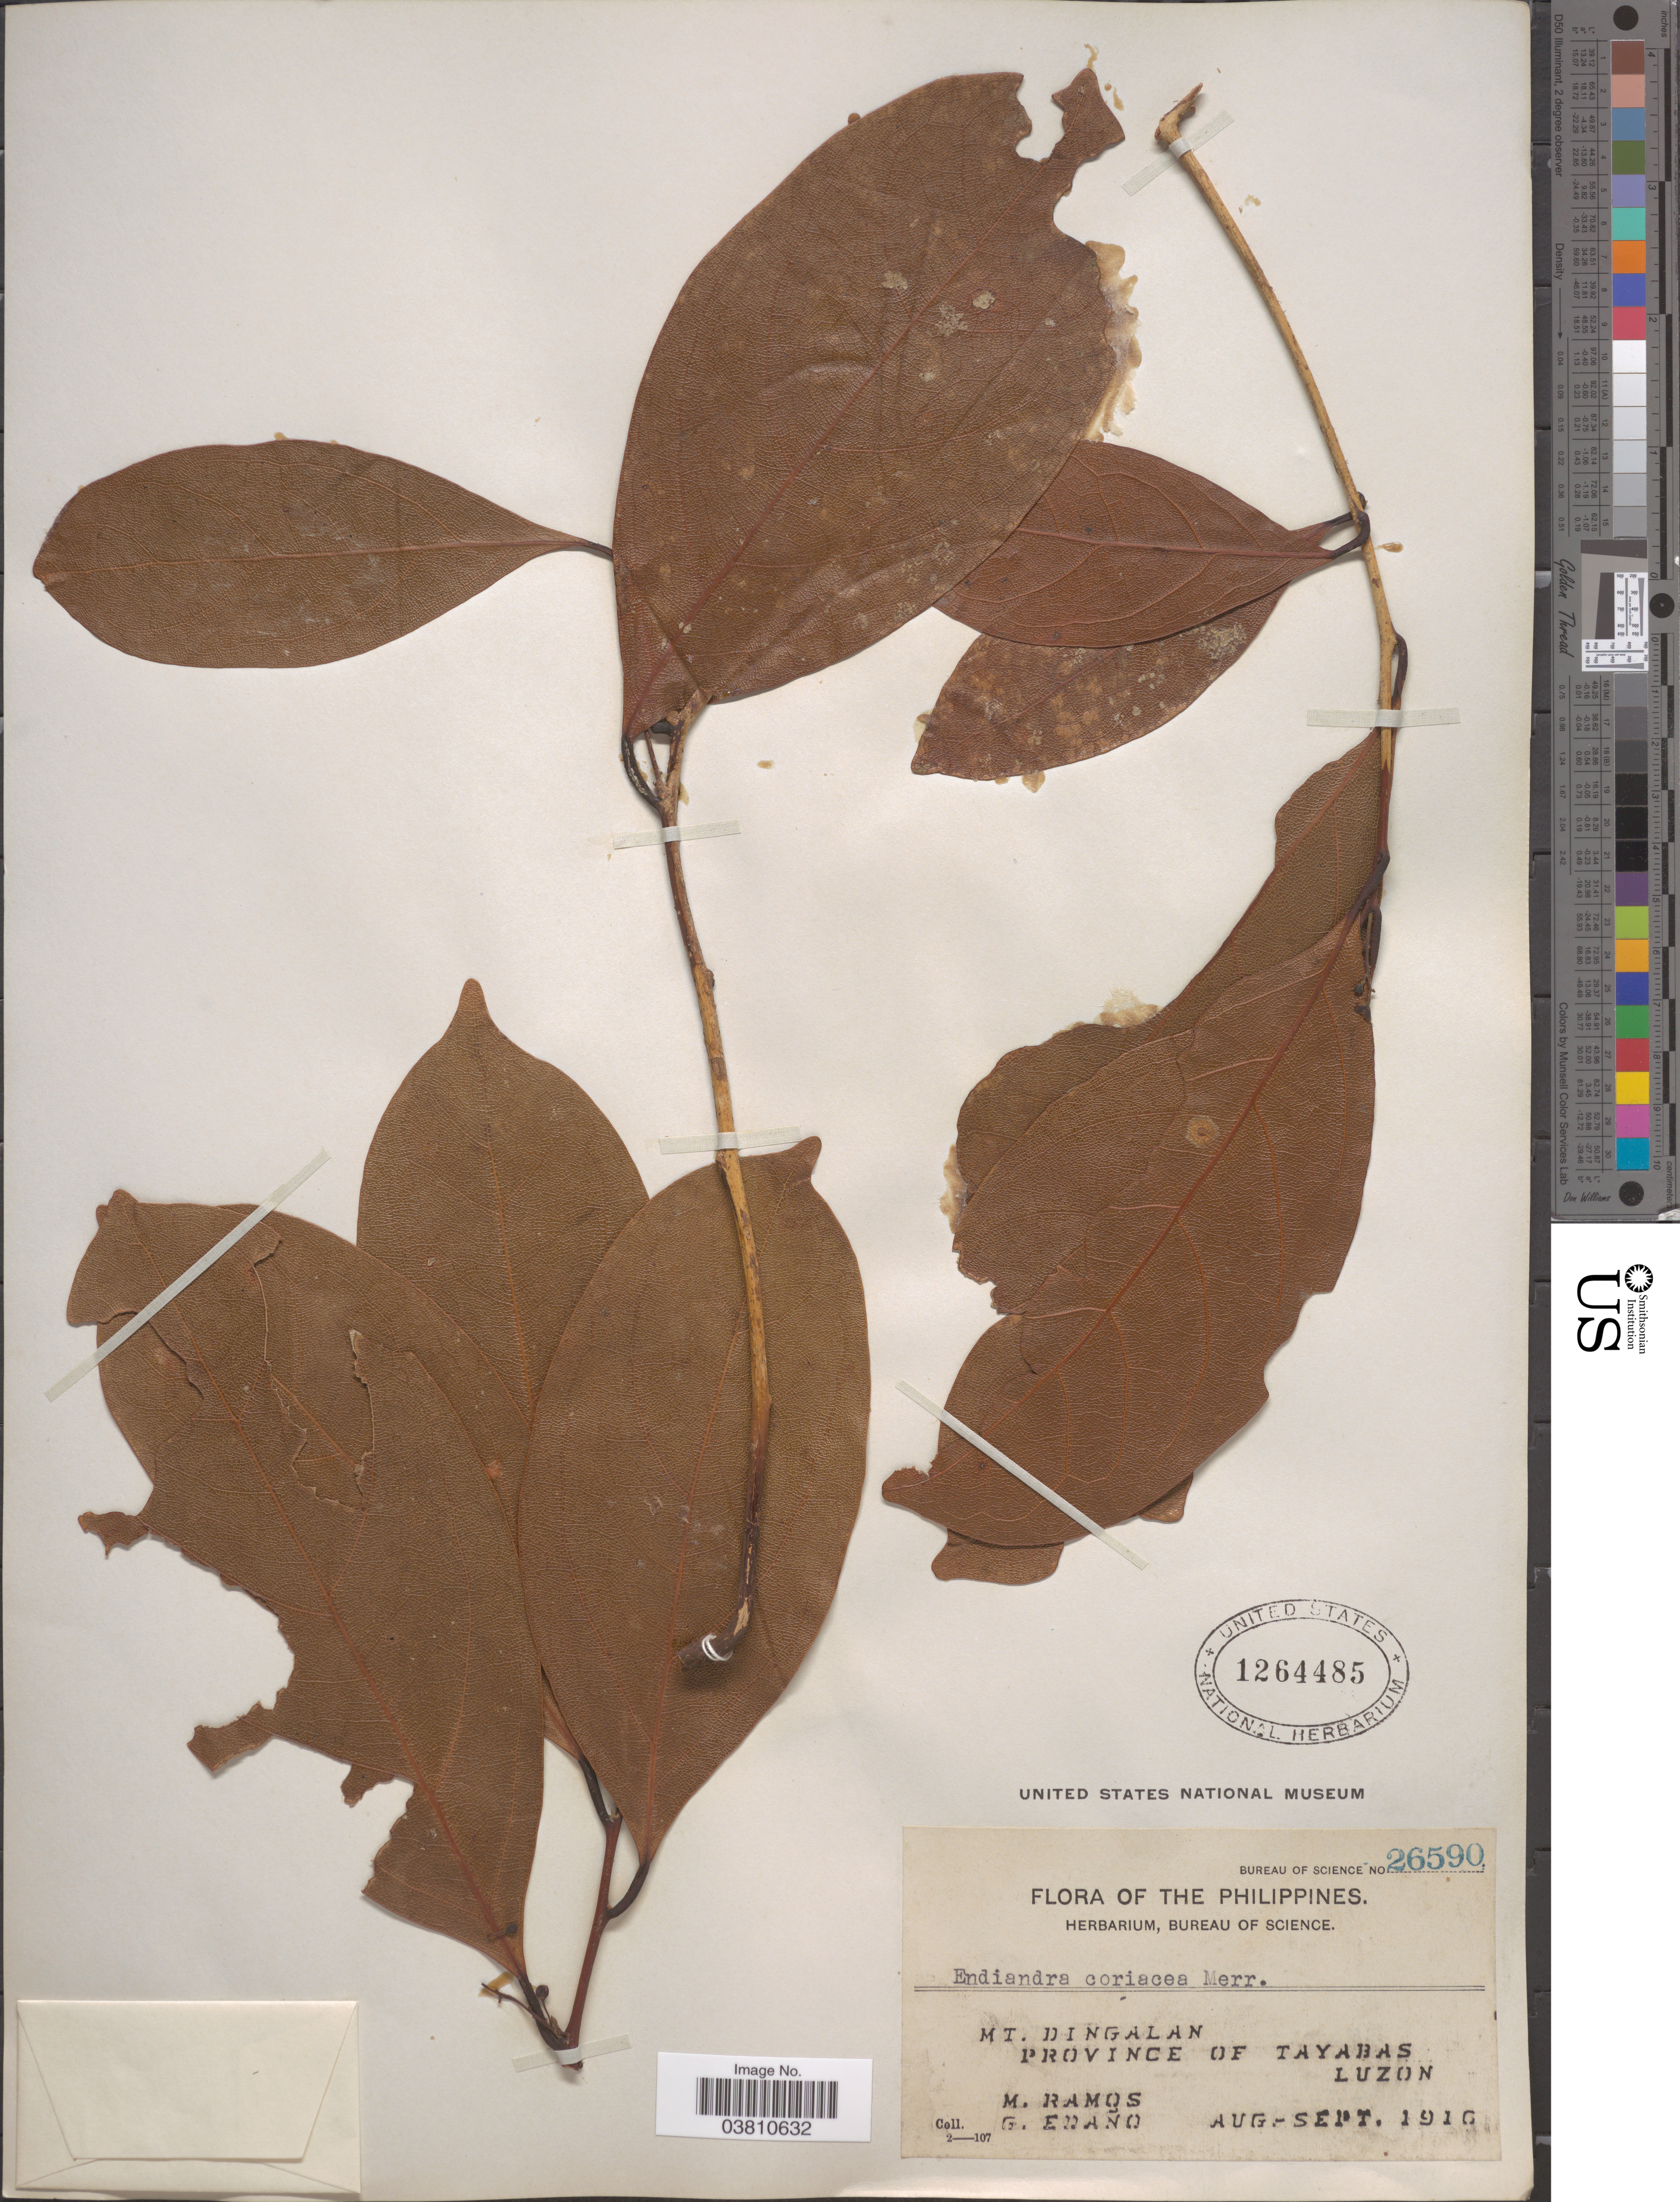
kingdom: Plantae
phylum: Tracheophyta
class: Magnoliopsida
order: Laurales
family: Lauraceae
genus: Endiandra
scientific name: Endiandra coriacea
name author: Merr.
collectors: M. Ramos & G. Edaño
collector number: Bureau of Science 26590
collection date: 1916-08/1916-09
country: Philippines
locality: Mt. Dingalan. Province of Tayabas, Luzon.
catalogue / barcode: US 1264485